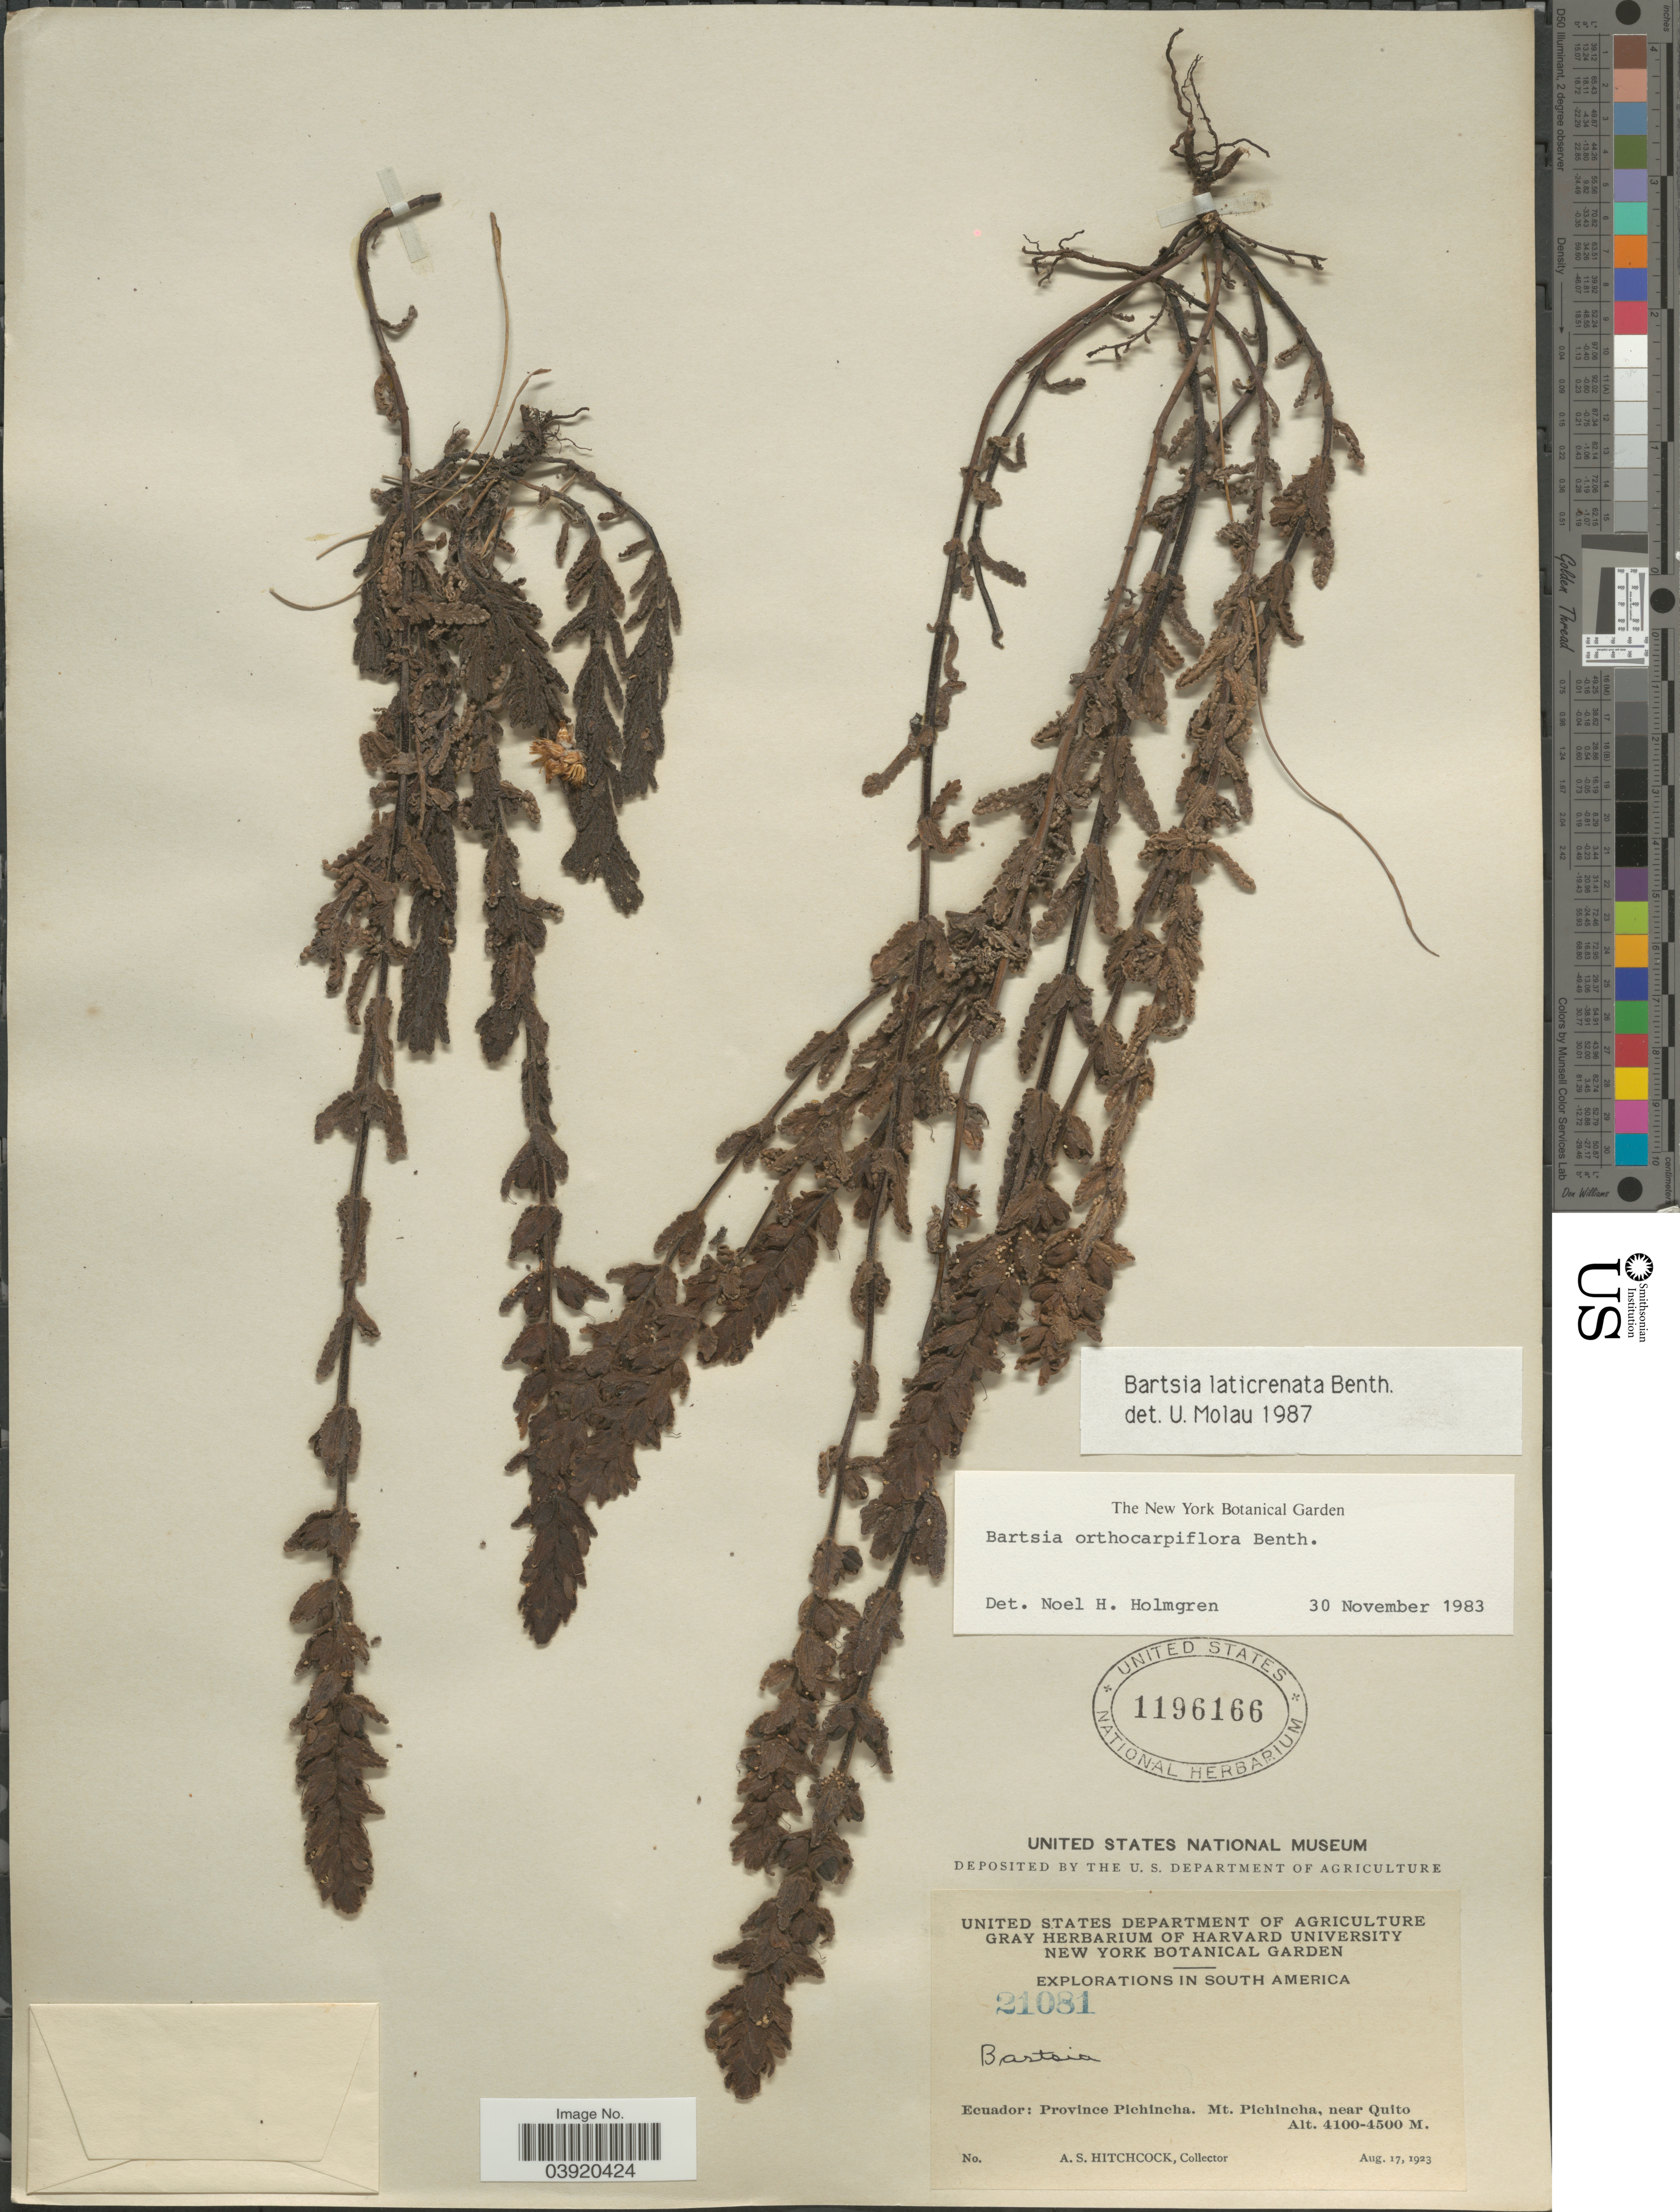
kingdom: Plantae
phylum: Tracheophyta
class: Magnoliopsida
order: Lamiales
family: Orobanchaceae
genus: Bartsia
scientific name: Bartsia laticrenata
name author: Benth.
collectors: A. S. Hitchcock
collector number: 21081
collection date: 1923-08-17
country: Ecuador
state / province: Pichincha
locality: Mt. Pichincha, near Quito.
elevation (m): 4100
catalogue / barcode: US 1196166